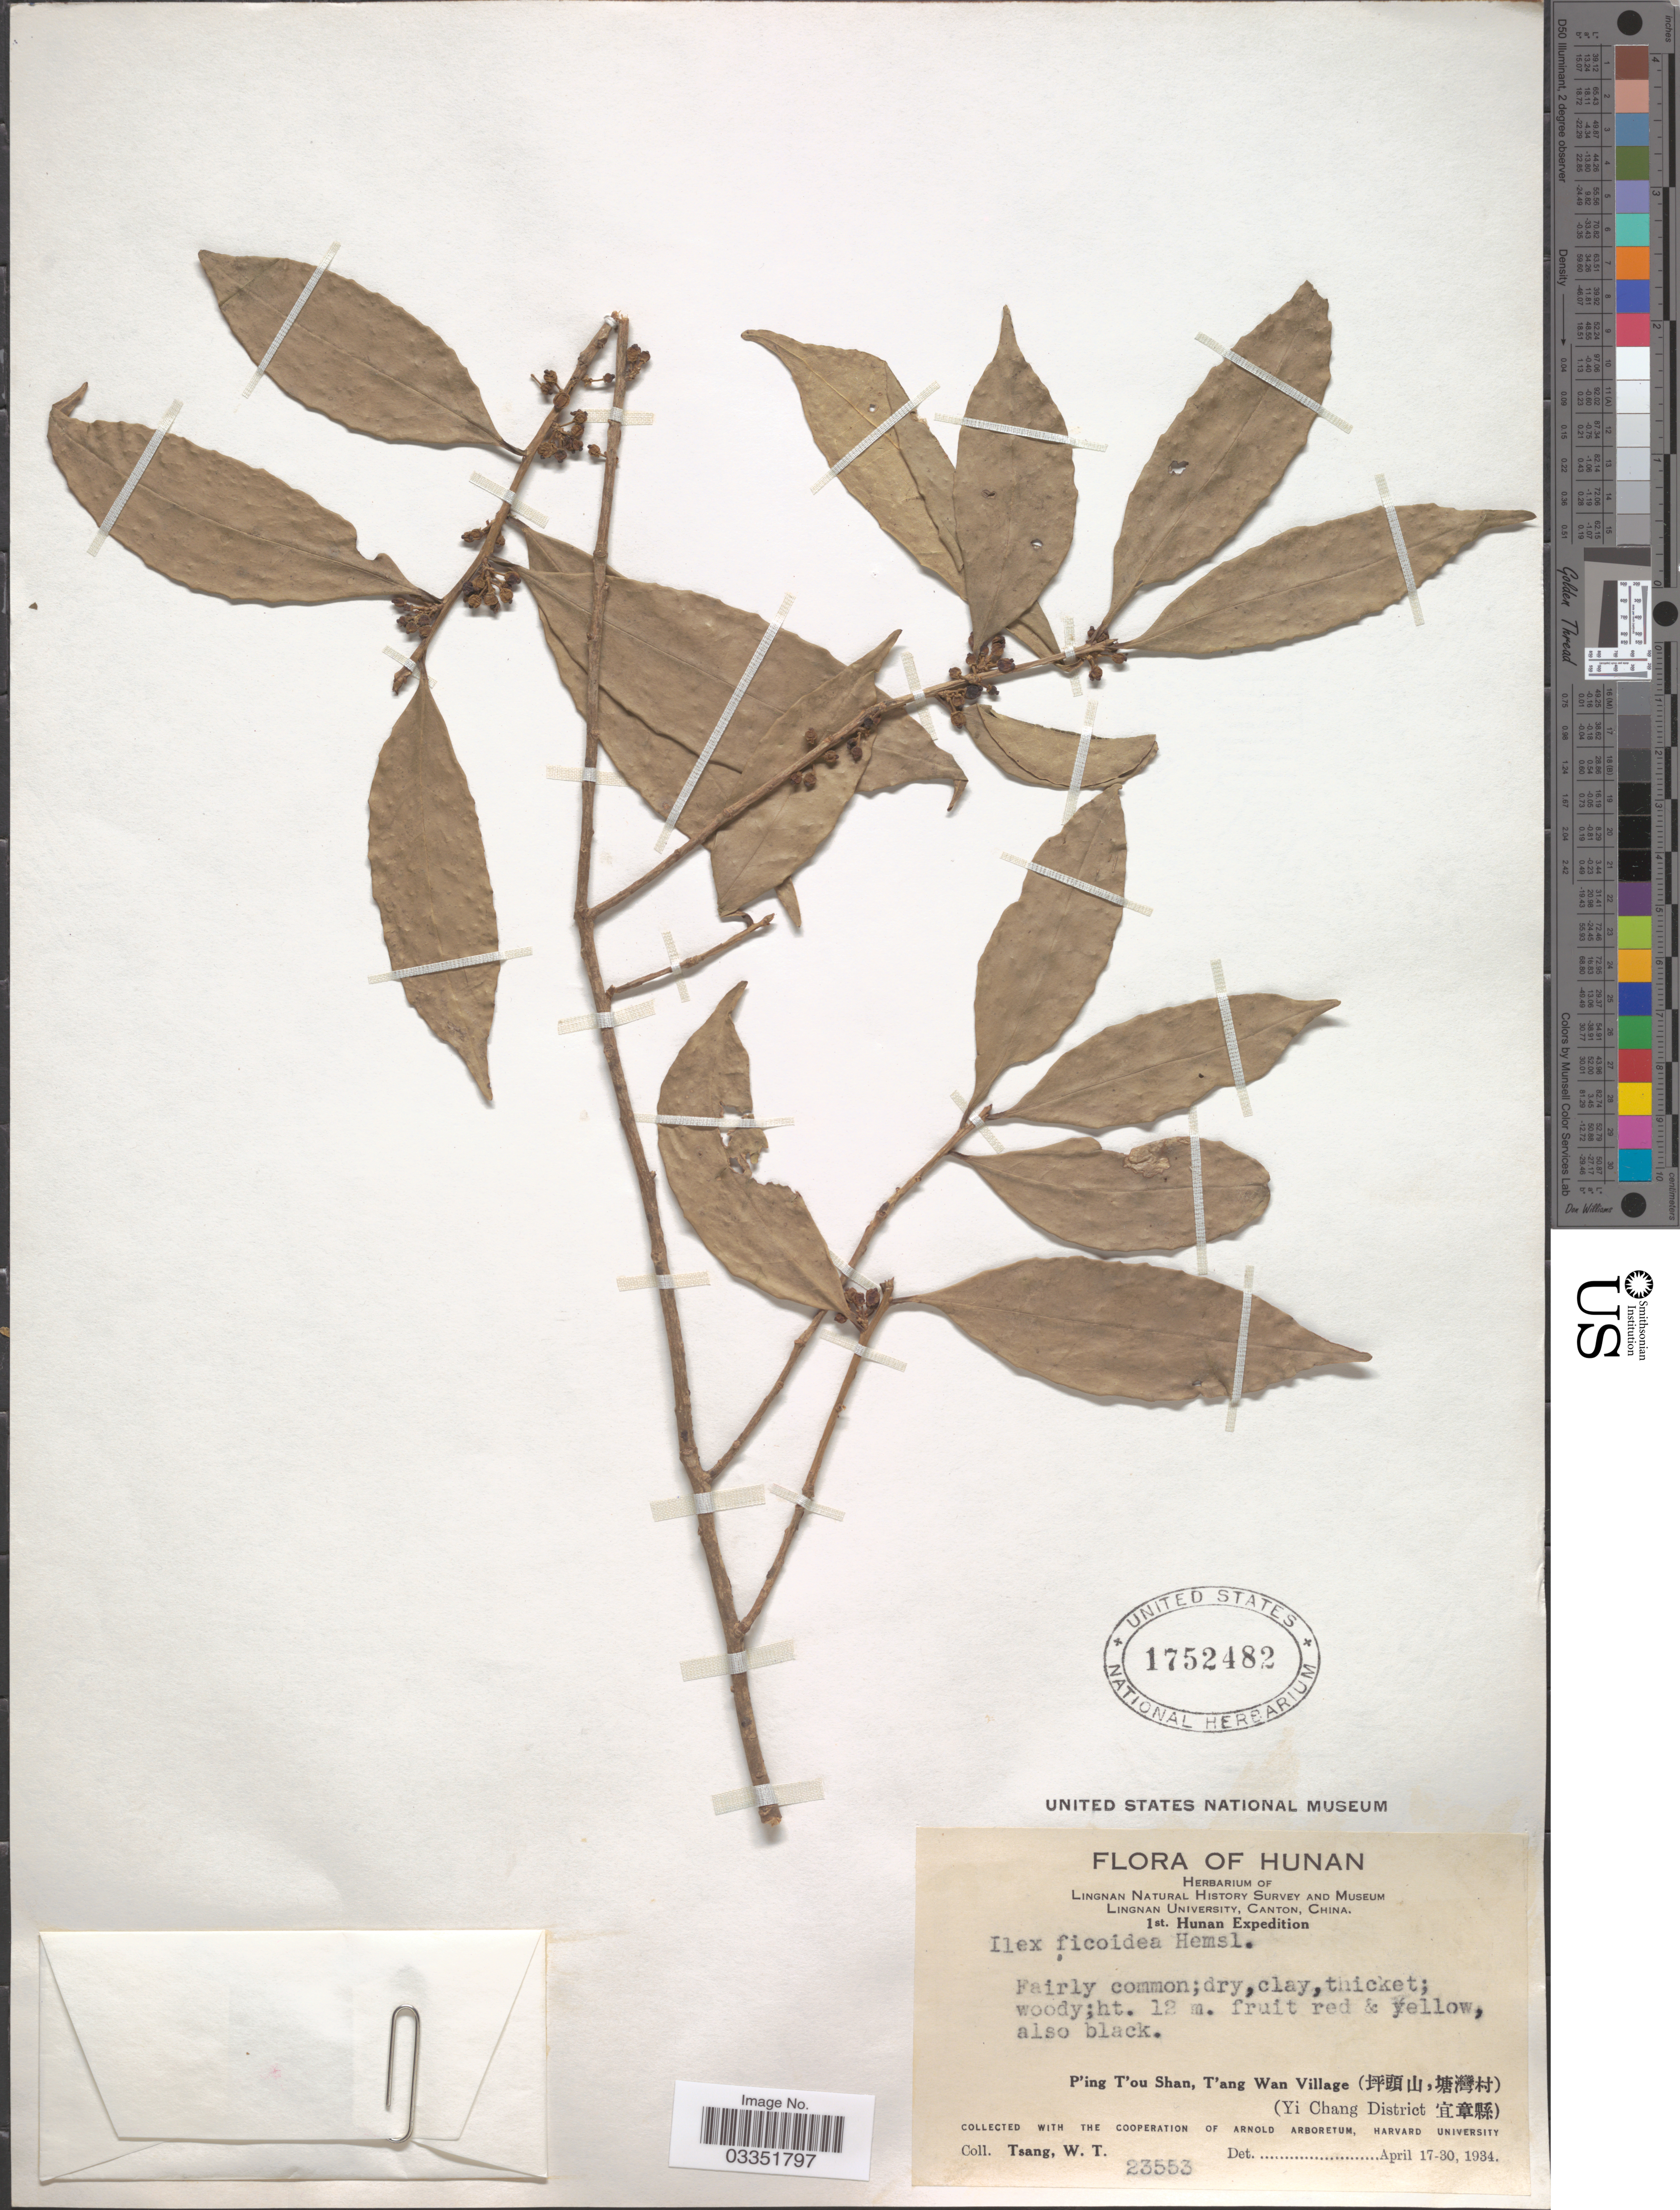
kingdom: Plantae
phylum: Tracheophyta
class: Magnoliopsida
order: Aquifoliales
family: Aquifoliaceae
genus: Ilex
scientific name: Ilex ficoidea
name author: Hemsl.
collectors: W. T. Tsang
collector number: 23553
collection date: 1934-04-17/1934-04-30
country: China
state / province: Hunan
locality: Ping T'ou Shan, T'ang Wan Village (X), (Yi Chang District X).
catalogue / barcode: US 1752482